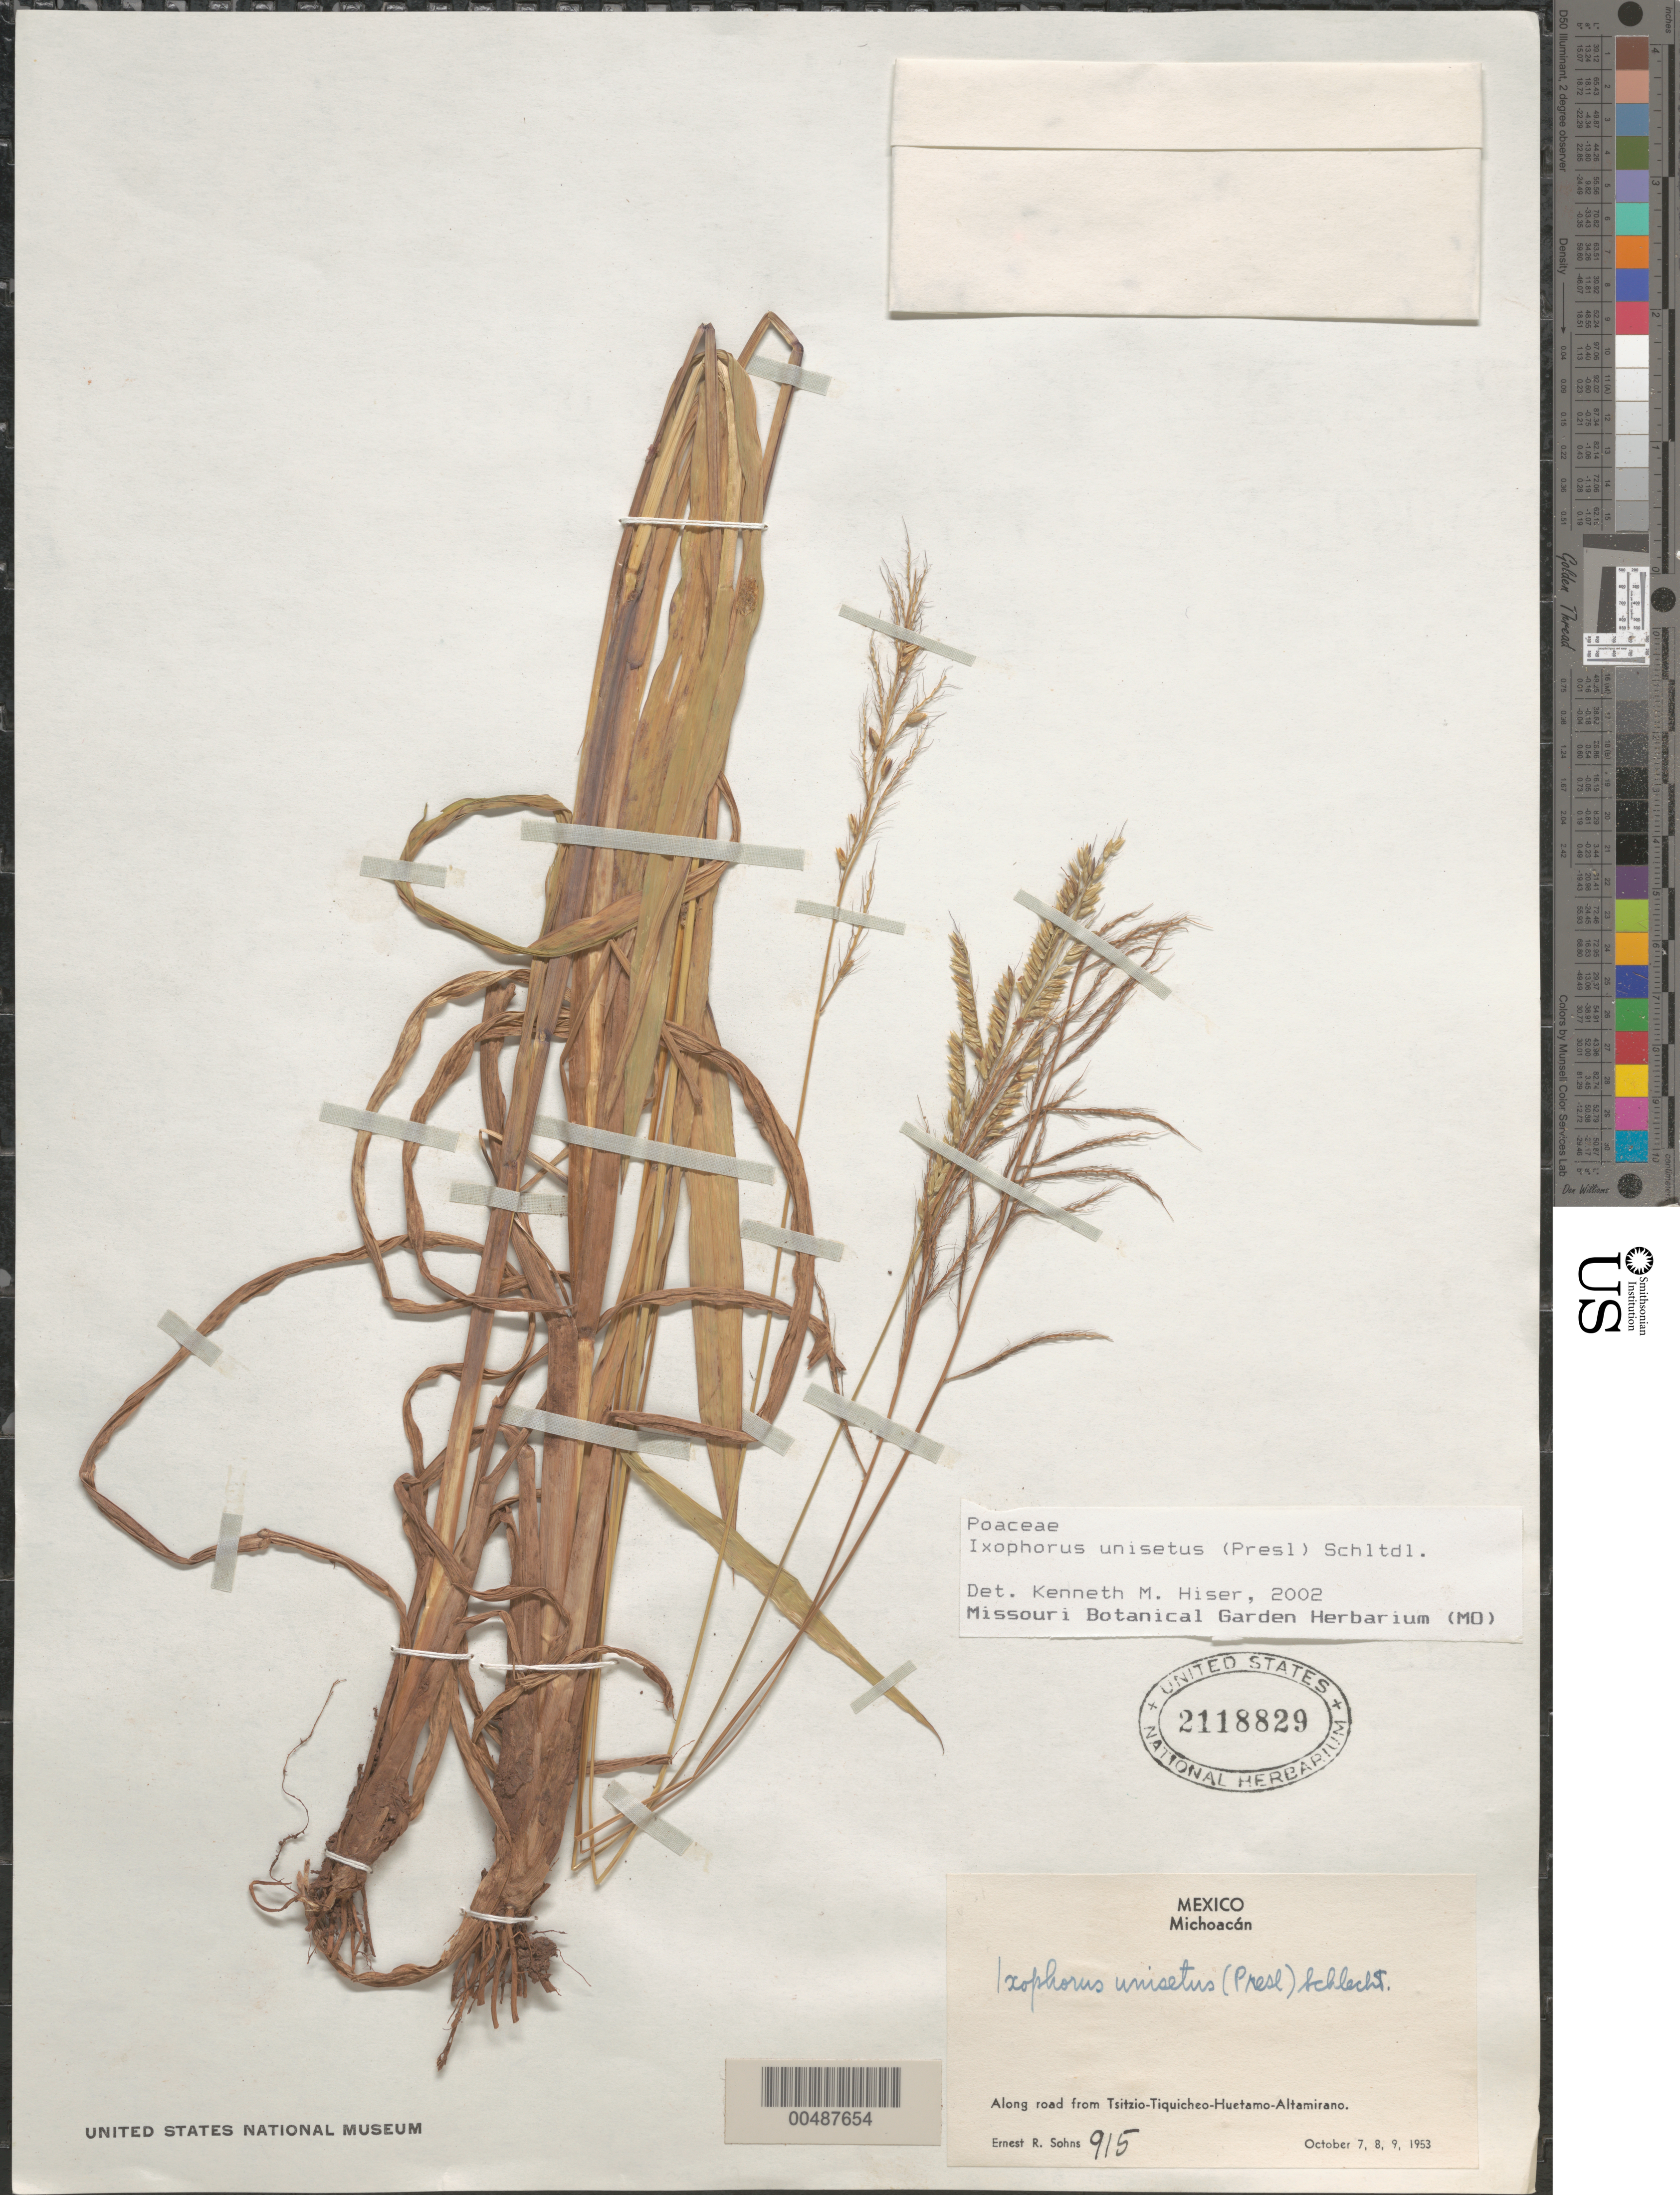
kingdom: Plantae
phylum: Tracheophyta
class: Liliopsida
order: Poales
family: Poaceae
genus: Ixophorus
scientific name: Ixophorus unisetus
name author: (J. Presl) Schltdl.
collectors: E. R. Sohns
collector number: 915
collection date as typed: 7 Oct 1953 to 9 Oct 1953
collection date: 1953-10-07/1953-10-09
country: Mexico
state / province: Michoacán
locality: Along rd from Tsitzio-Tiquicheo-Huetamo-Altamirano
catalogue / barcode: US 2118829